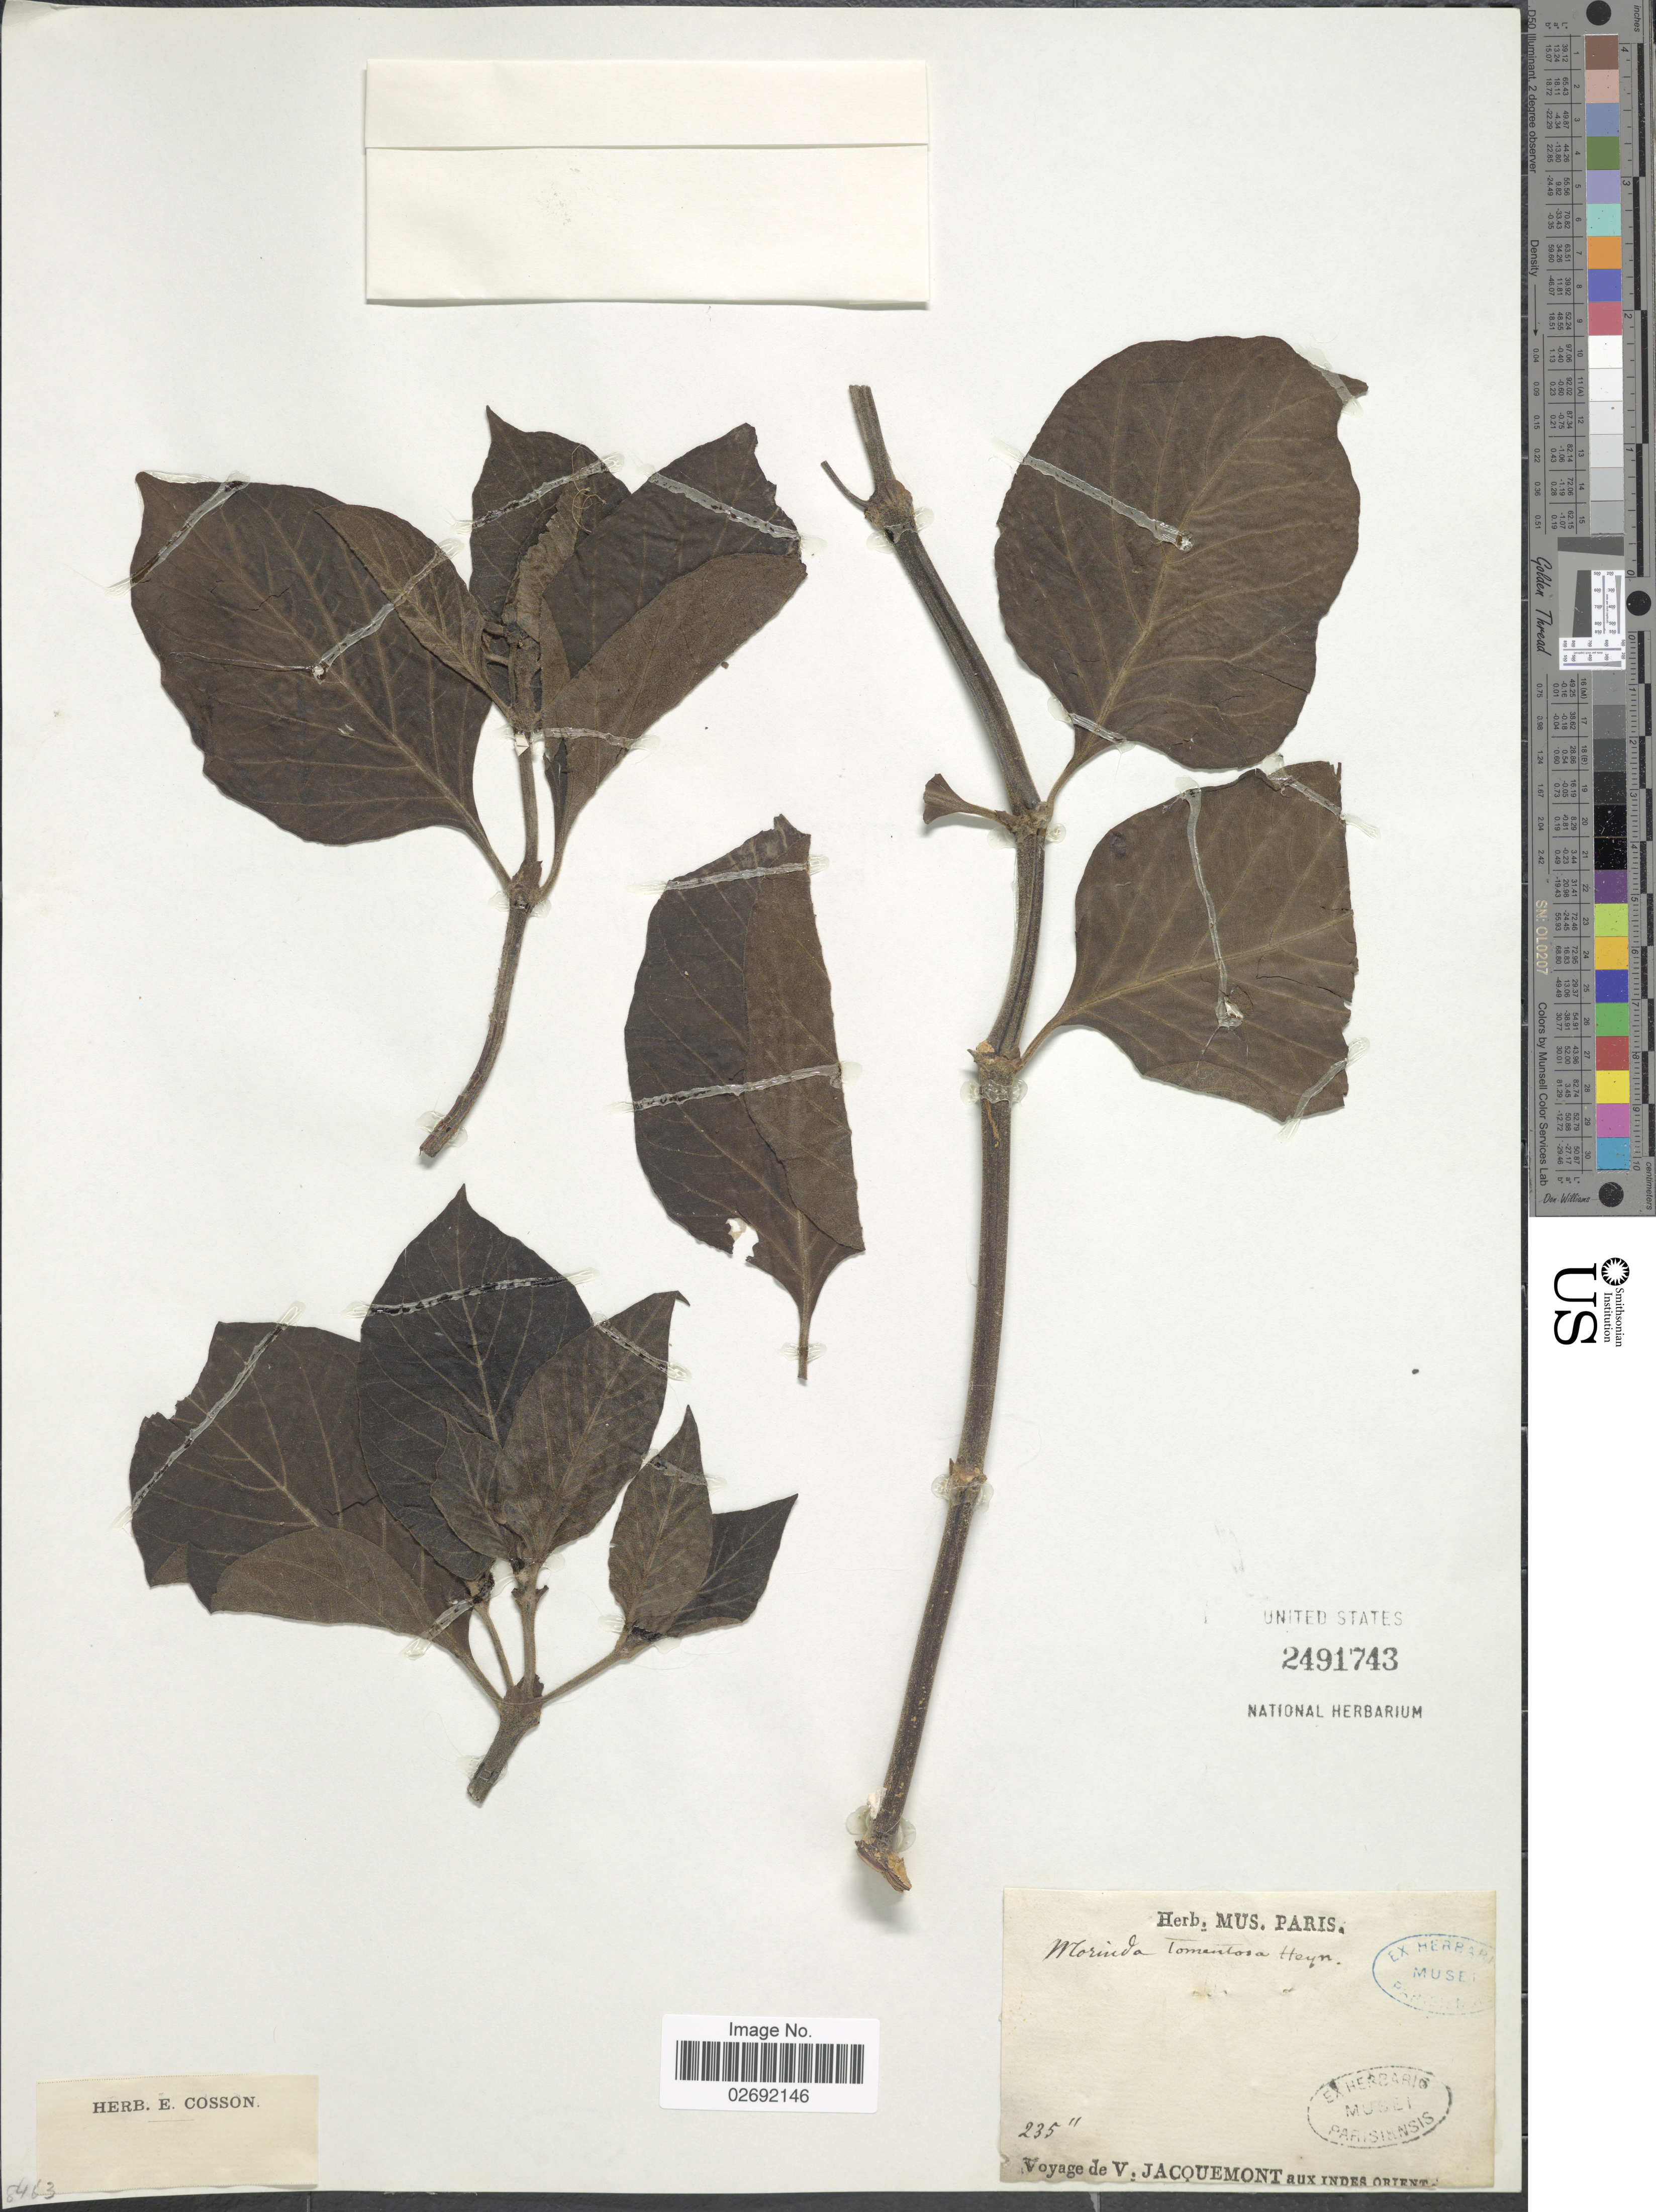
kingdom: Plantae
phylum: Tracheophyta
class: Magnoliopsida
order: Gentianales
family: Rubiaceae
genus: Morinda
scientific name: Morinda tomentosa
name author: B. Heyne ex Roth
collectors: V. Jacquemont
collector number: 235*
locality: Aux indes orient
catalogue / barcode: US 2491743